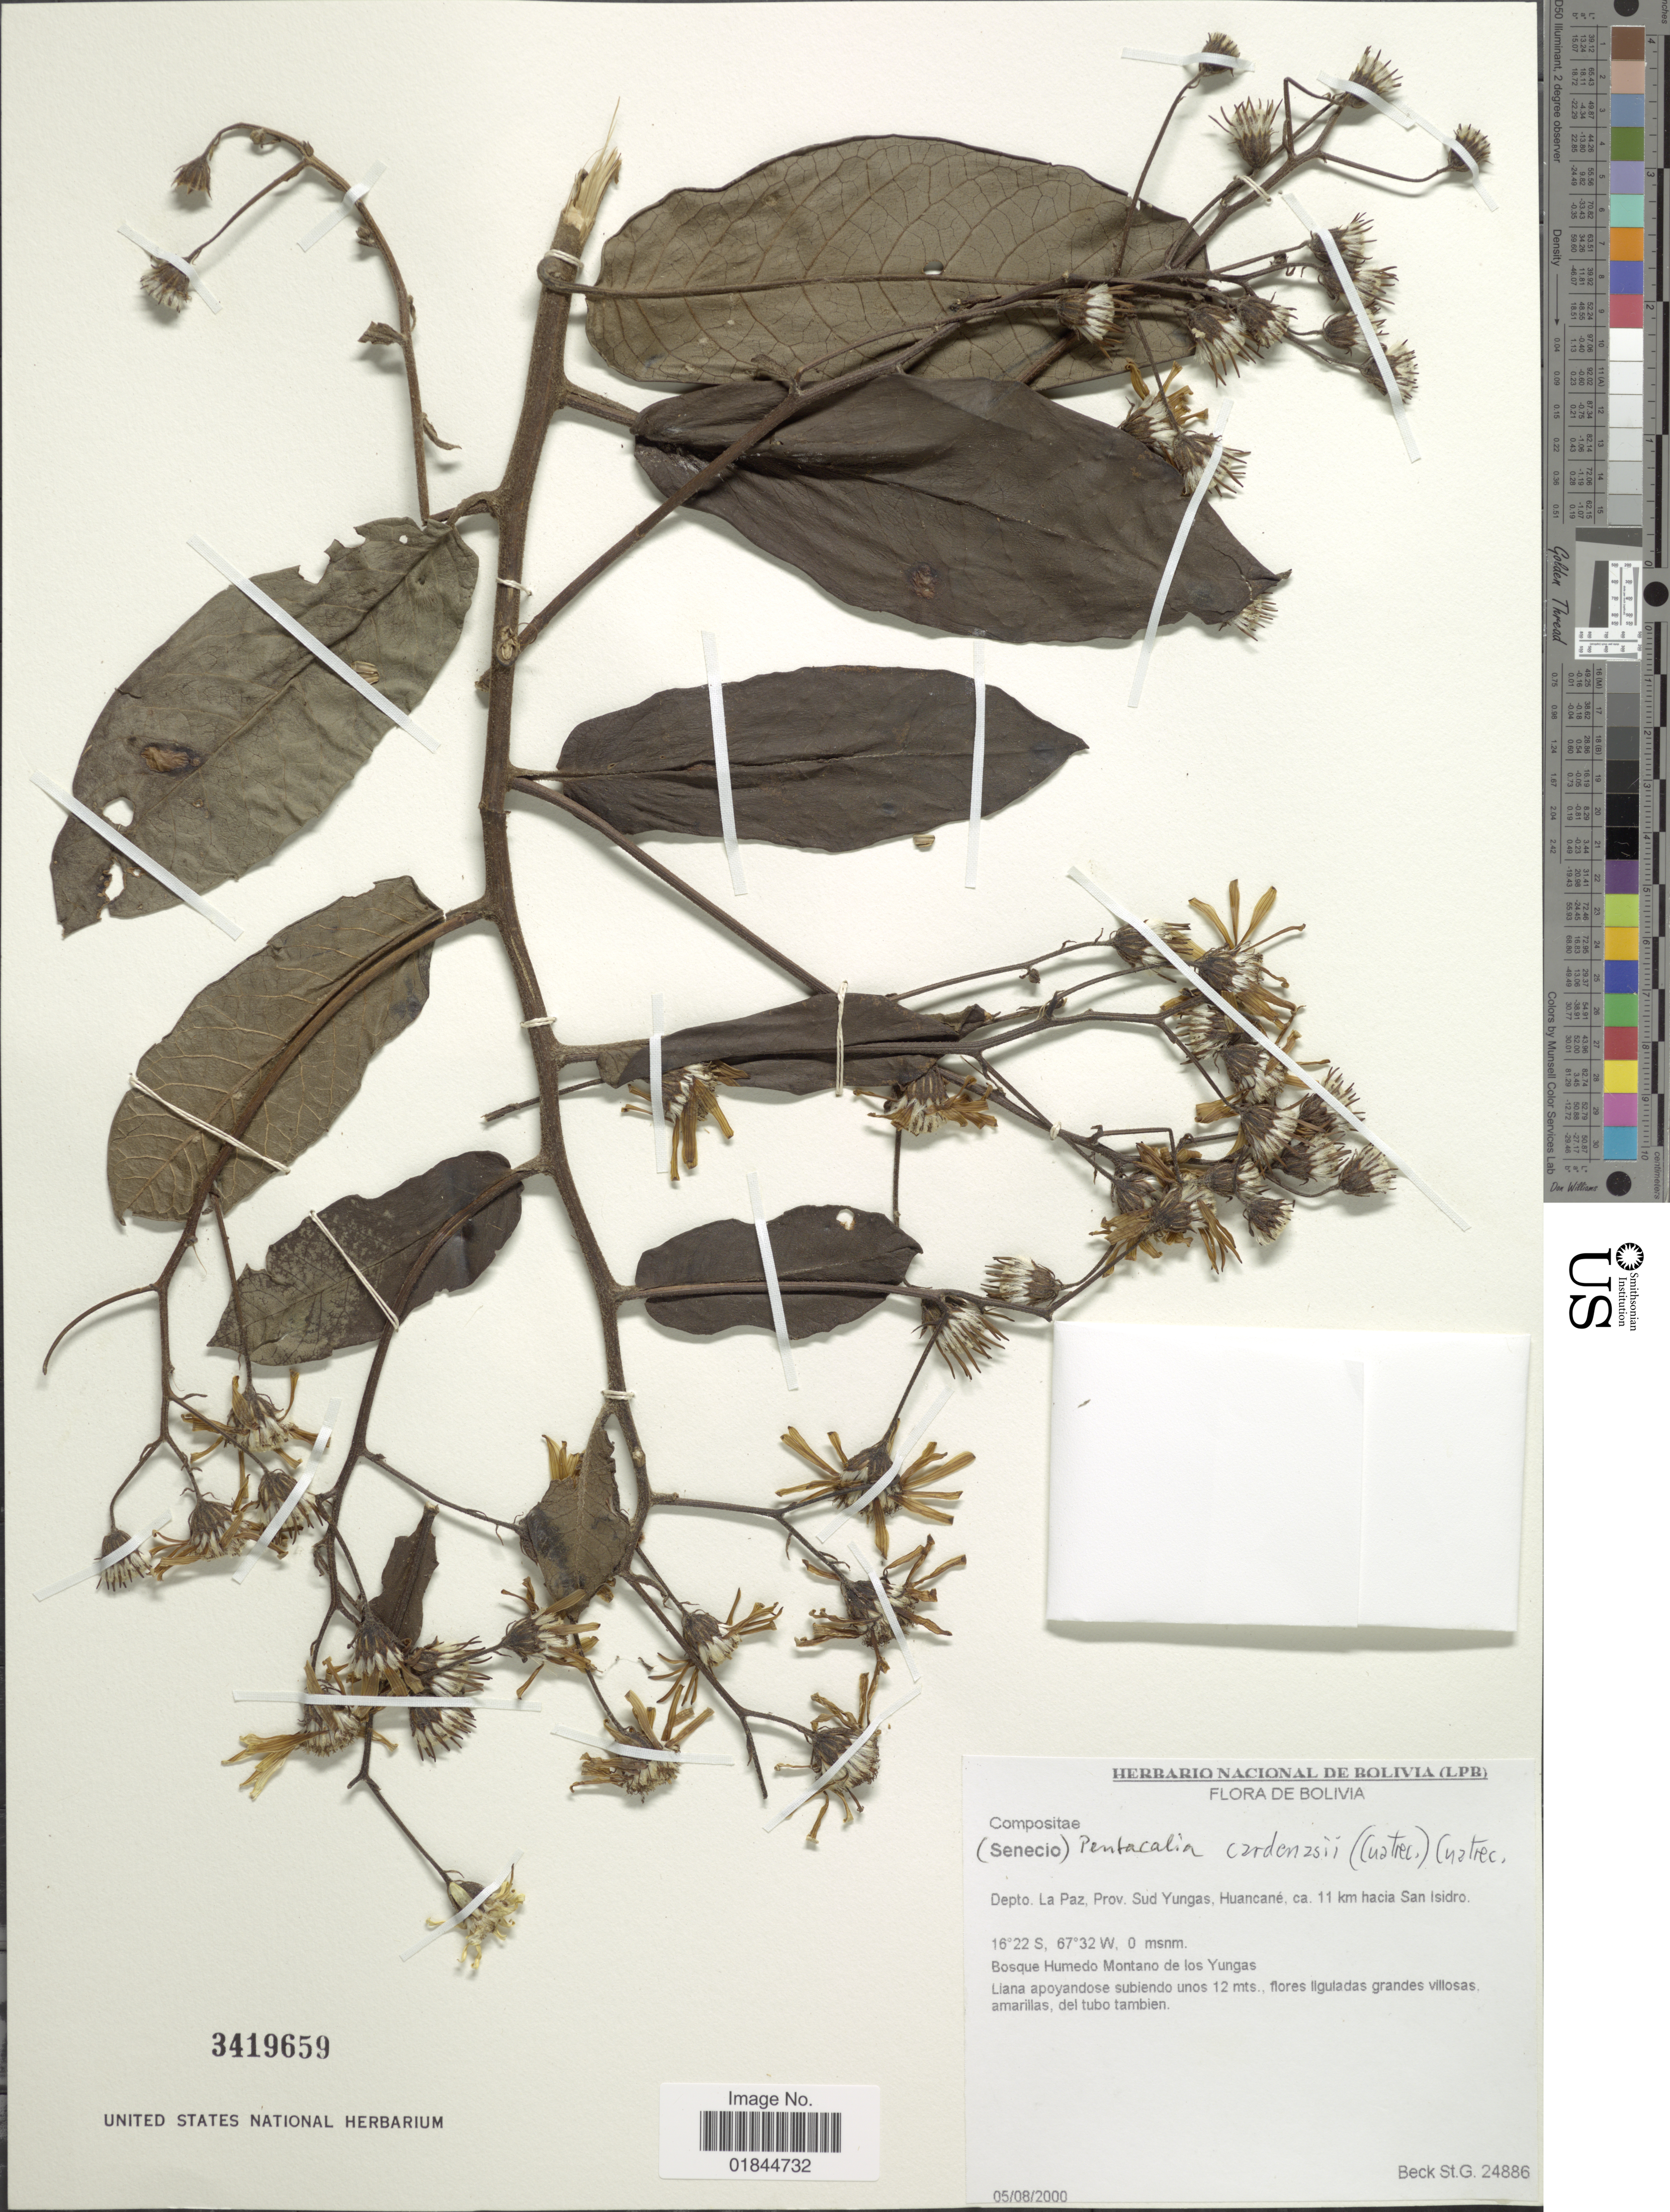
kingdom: Plantae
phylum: Tracheophyta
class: Magnoliopsida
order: Asterales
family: Asteraceae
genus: Pentacalia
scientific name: Pentacalia cardenasii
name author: (Cuatrec.) Cuatrec.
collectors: S. G. Beck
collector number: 24886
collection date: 2000-08-05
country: Bolivia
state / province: La Paz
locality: Depto;. La Paz, Prov. Sud Yungas, Huancane, ca. 11 km hacia San Isidro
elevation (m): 0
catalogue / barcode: US 3419659